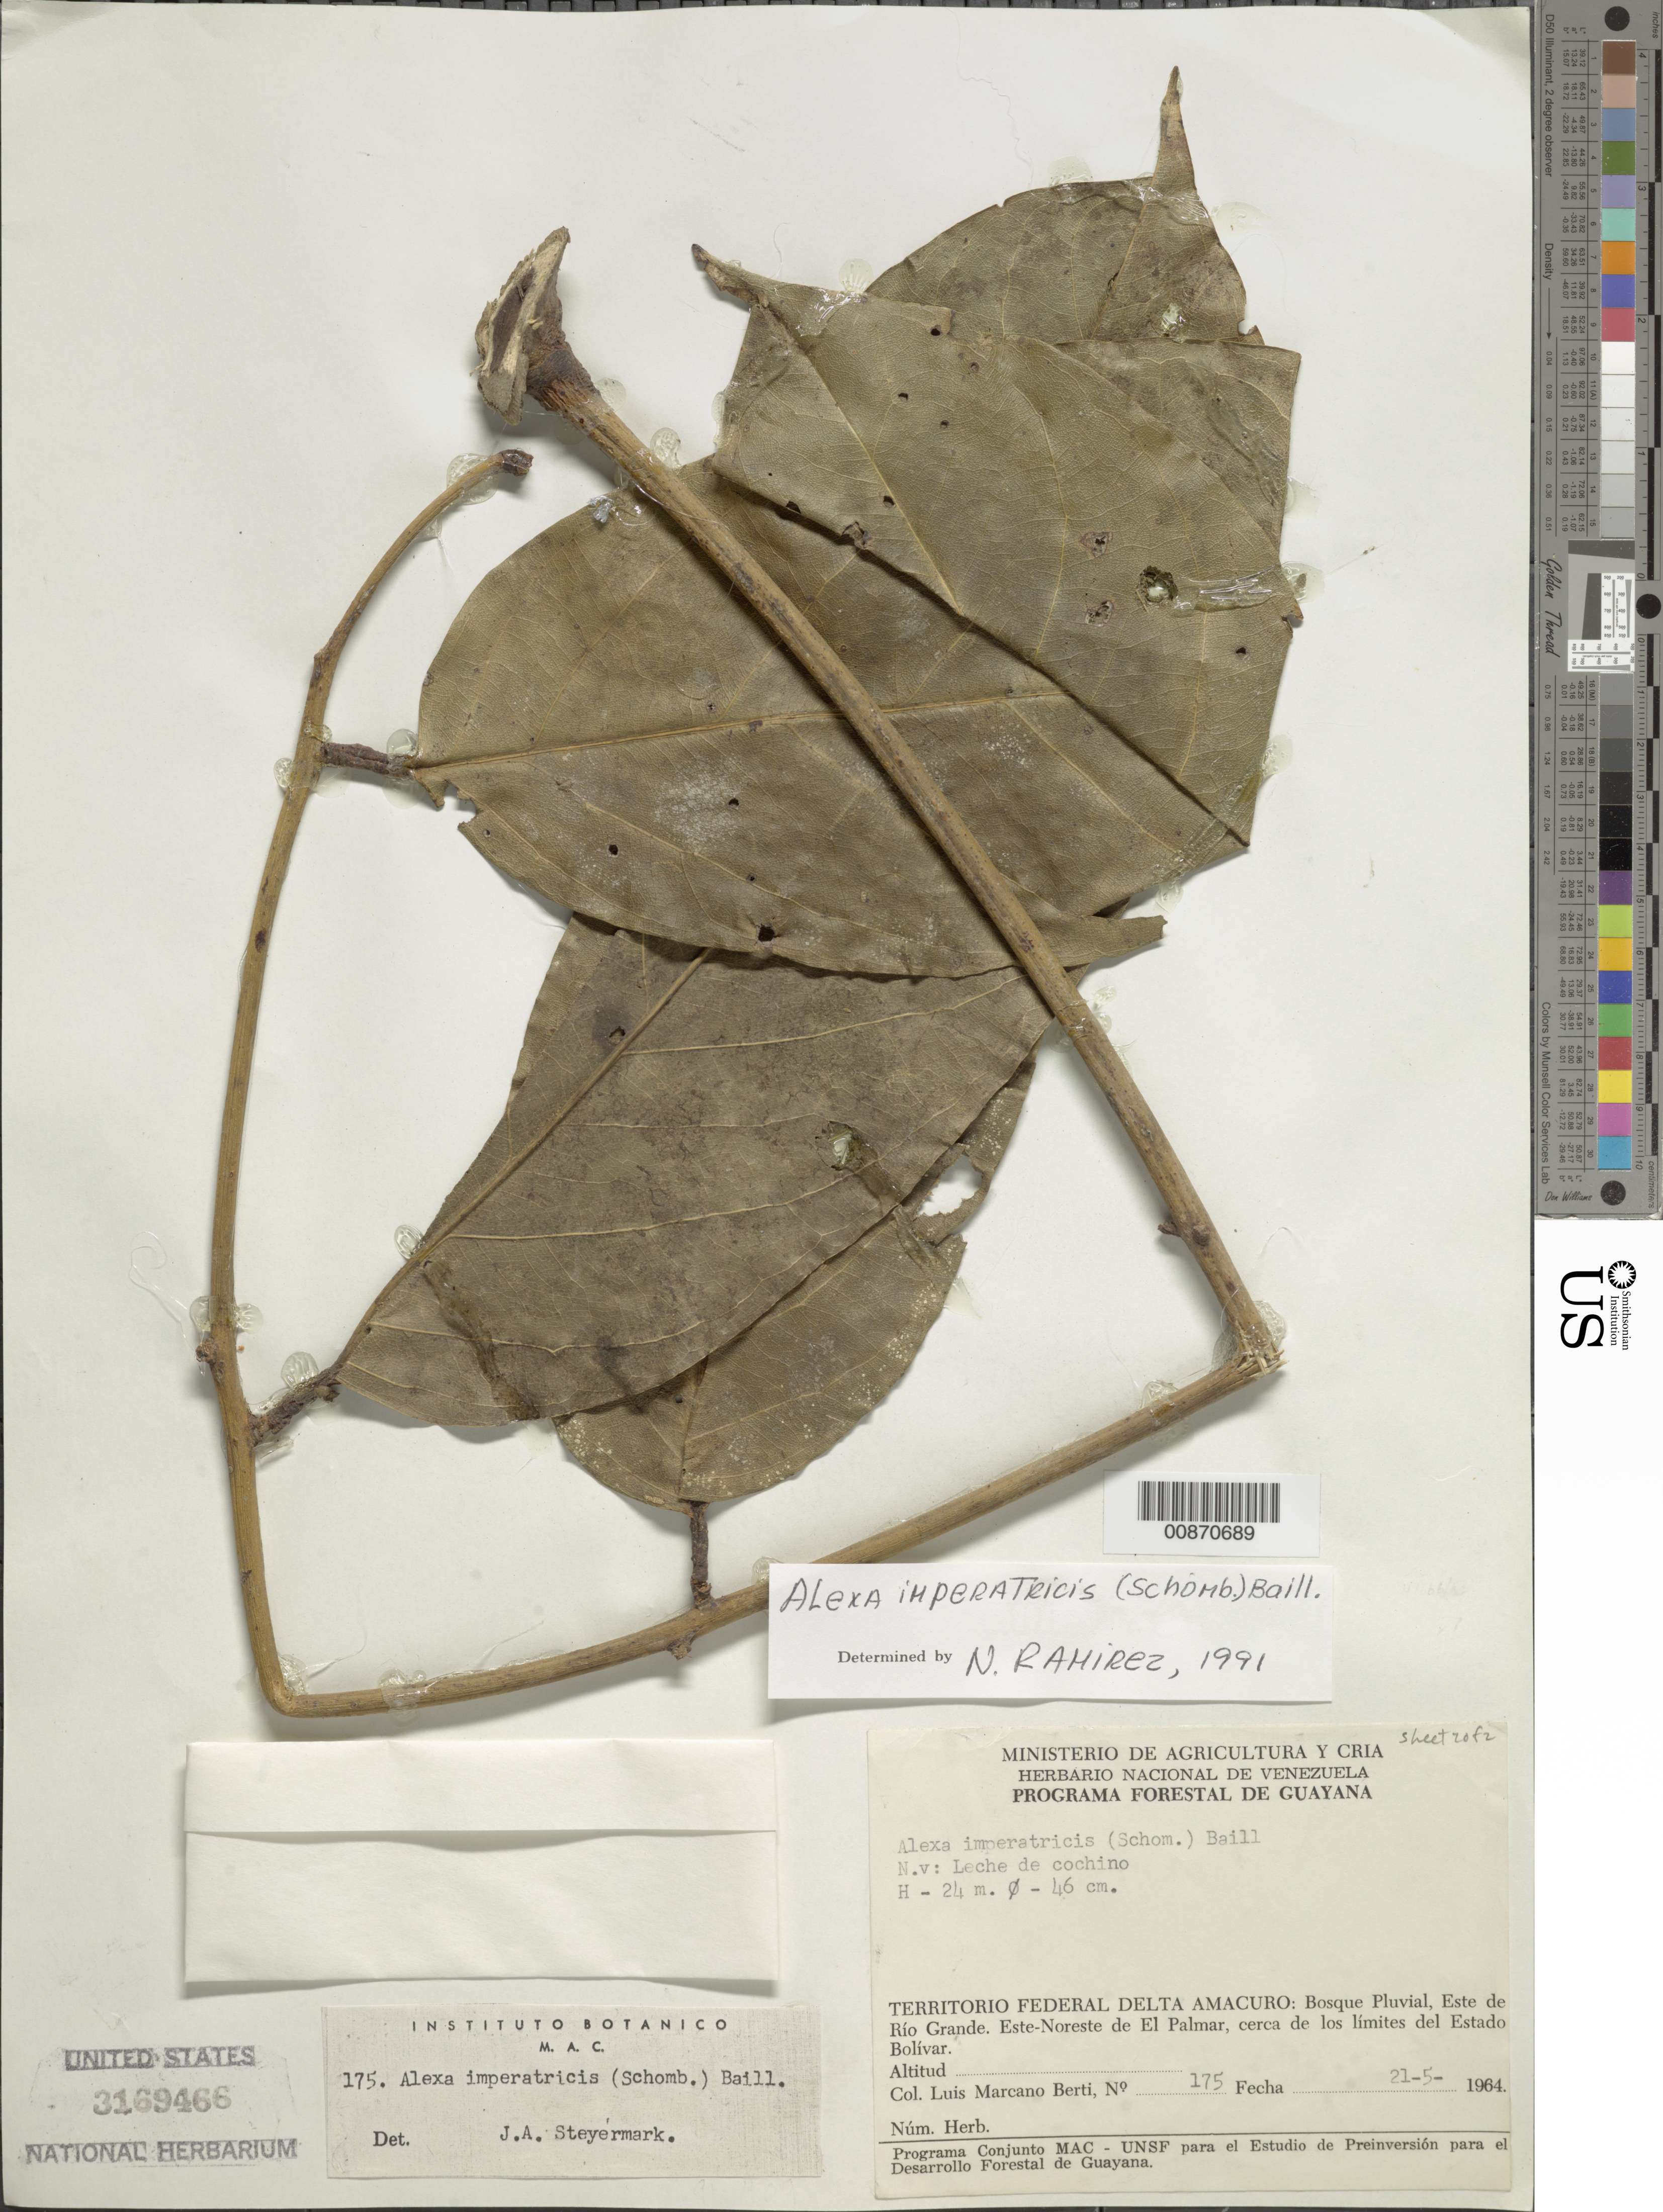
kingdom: Plantae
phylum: Tracheophyta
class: Magnoliopsida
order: Fabales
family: Fabaceae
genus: Alexa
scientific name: Alexa imperatricis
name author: (R.H. Schomb.) Baill.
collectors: L. Marcano-Berti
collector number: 175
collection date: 1964-05-21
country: Venezuela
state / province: Delta Amacuro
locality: Territorio Federal Delta Amacuro: Bosque, Pluvial, Este de Rio Grande, Este-Noreste de El Palmar, cerca de los limites del Estado Bolivar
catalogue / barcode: US 3169466